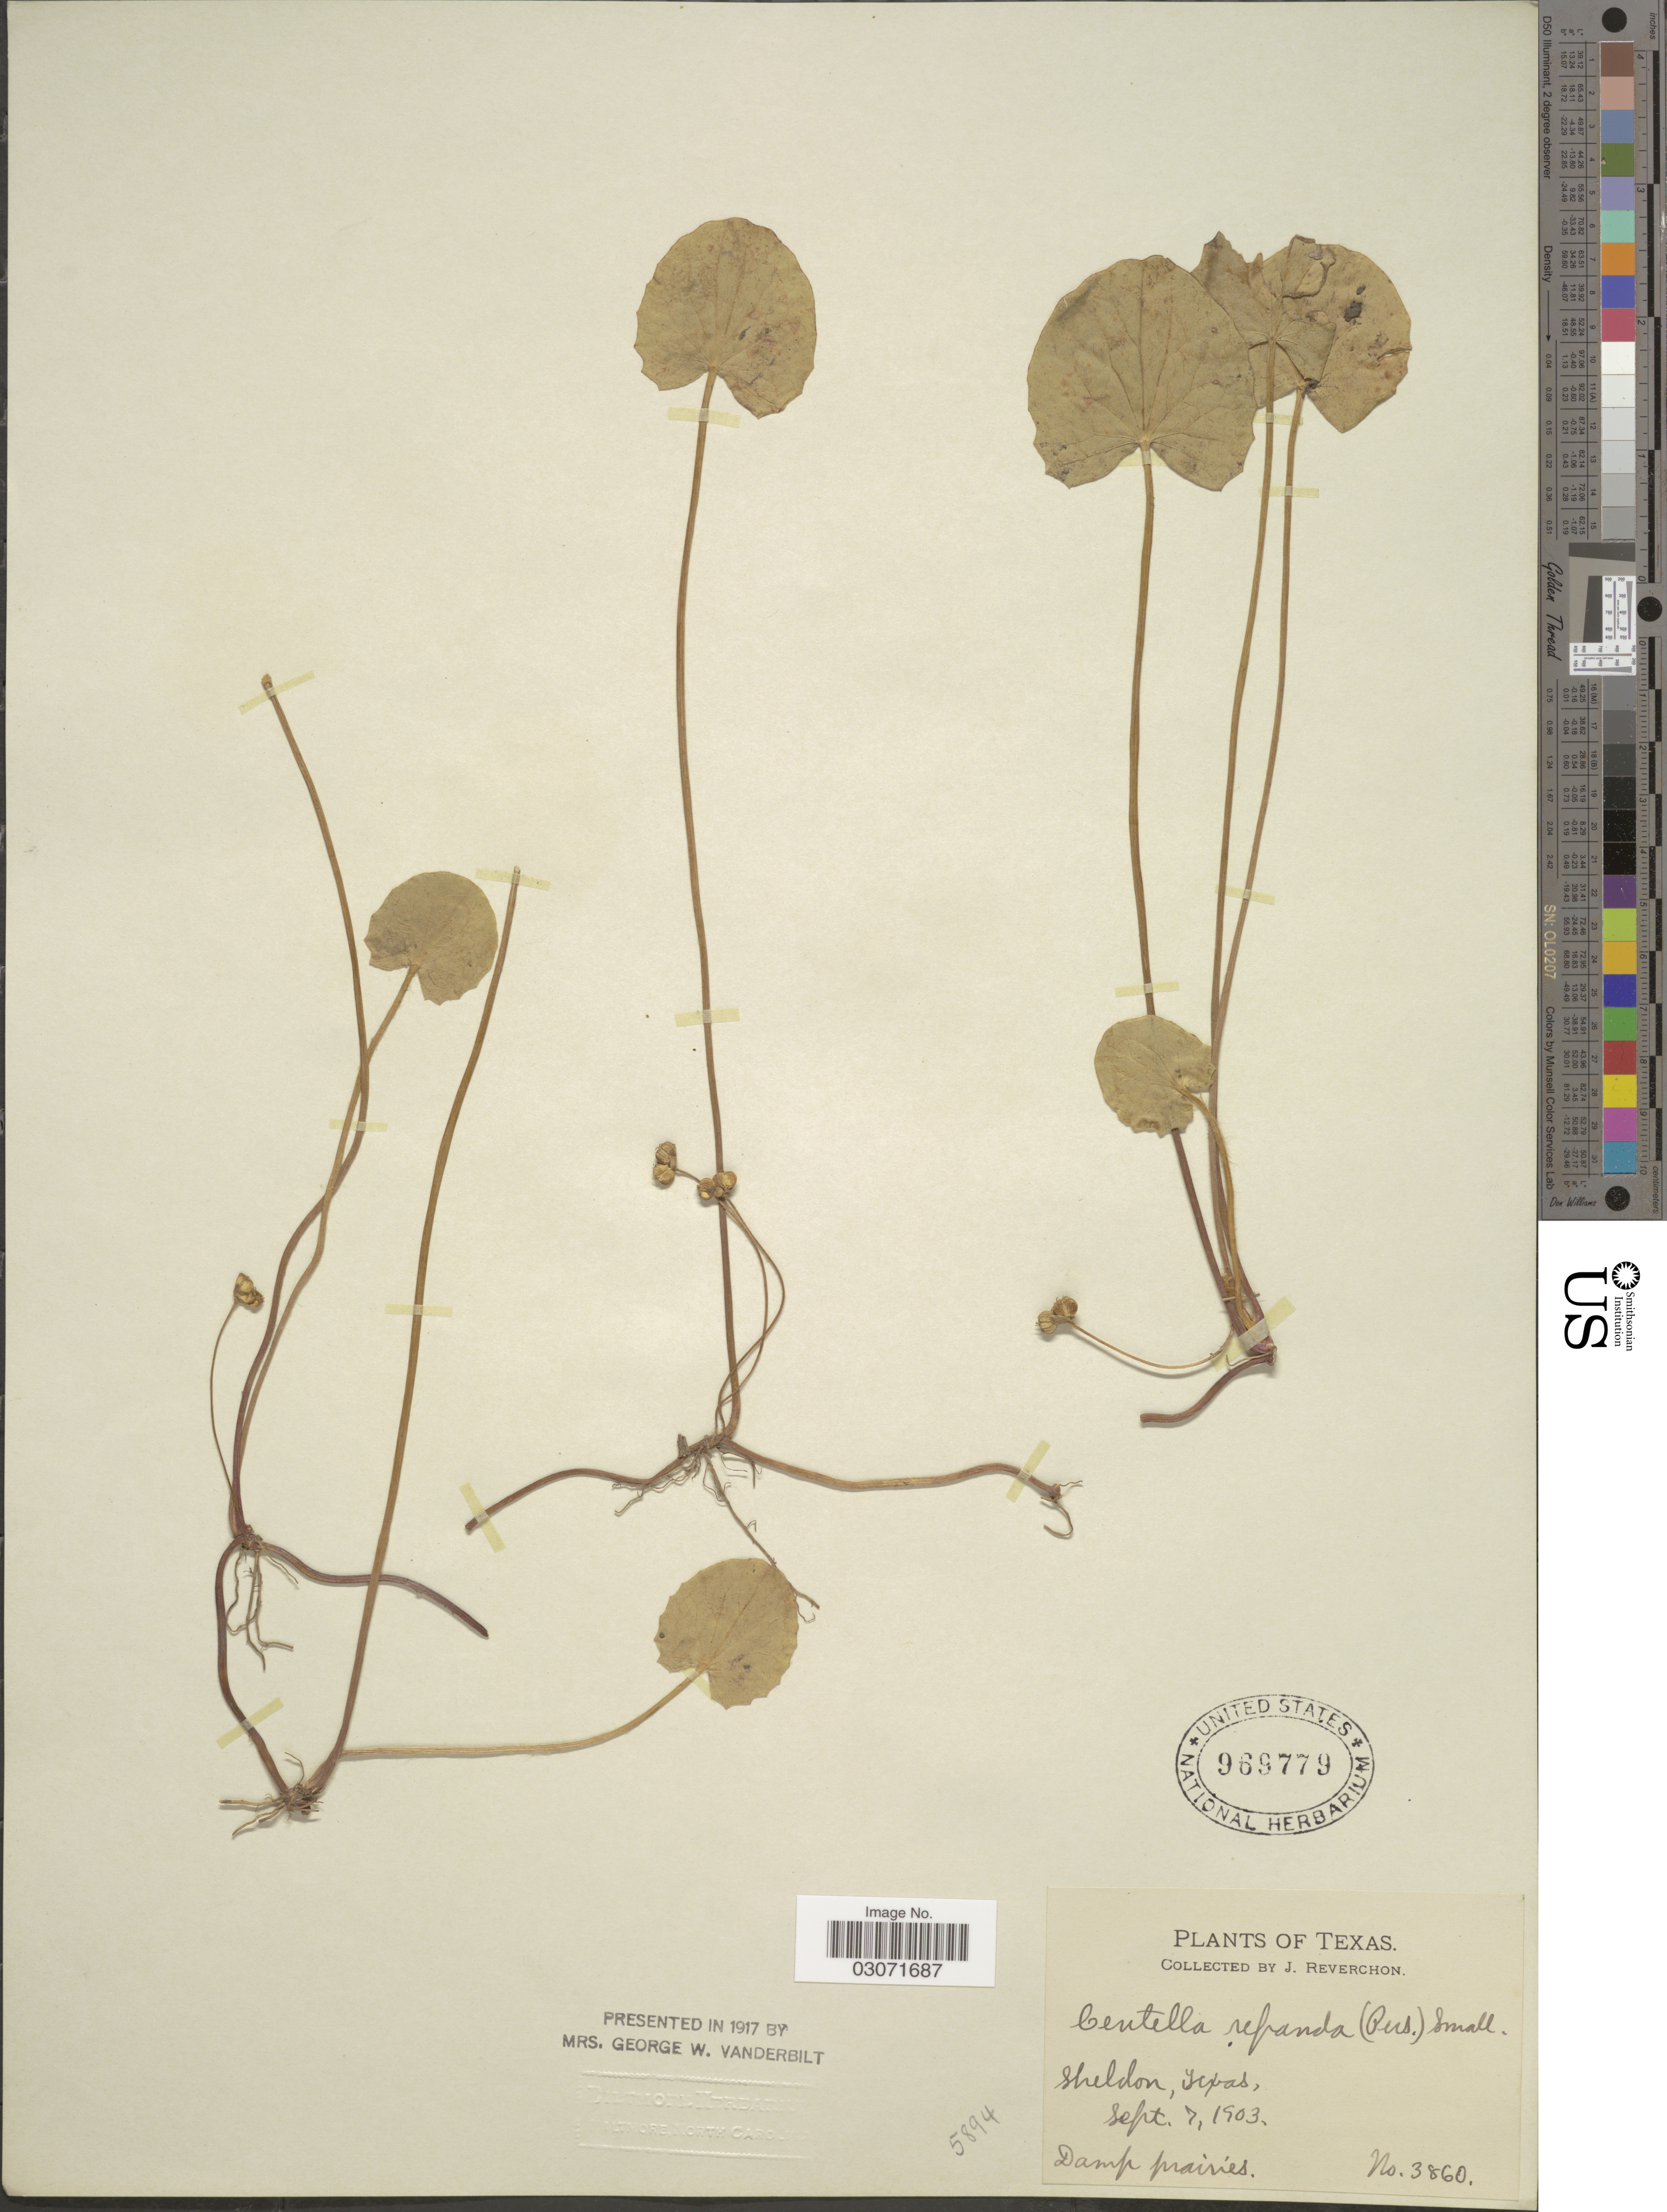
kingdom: Plantae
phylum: Tracheophyta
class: Magnoliopsida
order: Apiales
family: Apiaceae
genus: Centella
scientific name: Centella asiatica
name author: (L.) Urb.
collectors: J. Reverchon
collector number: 3860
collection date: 1903-09-07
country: United States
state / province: Texas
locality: Sheldon.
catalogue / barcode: US 969779